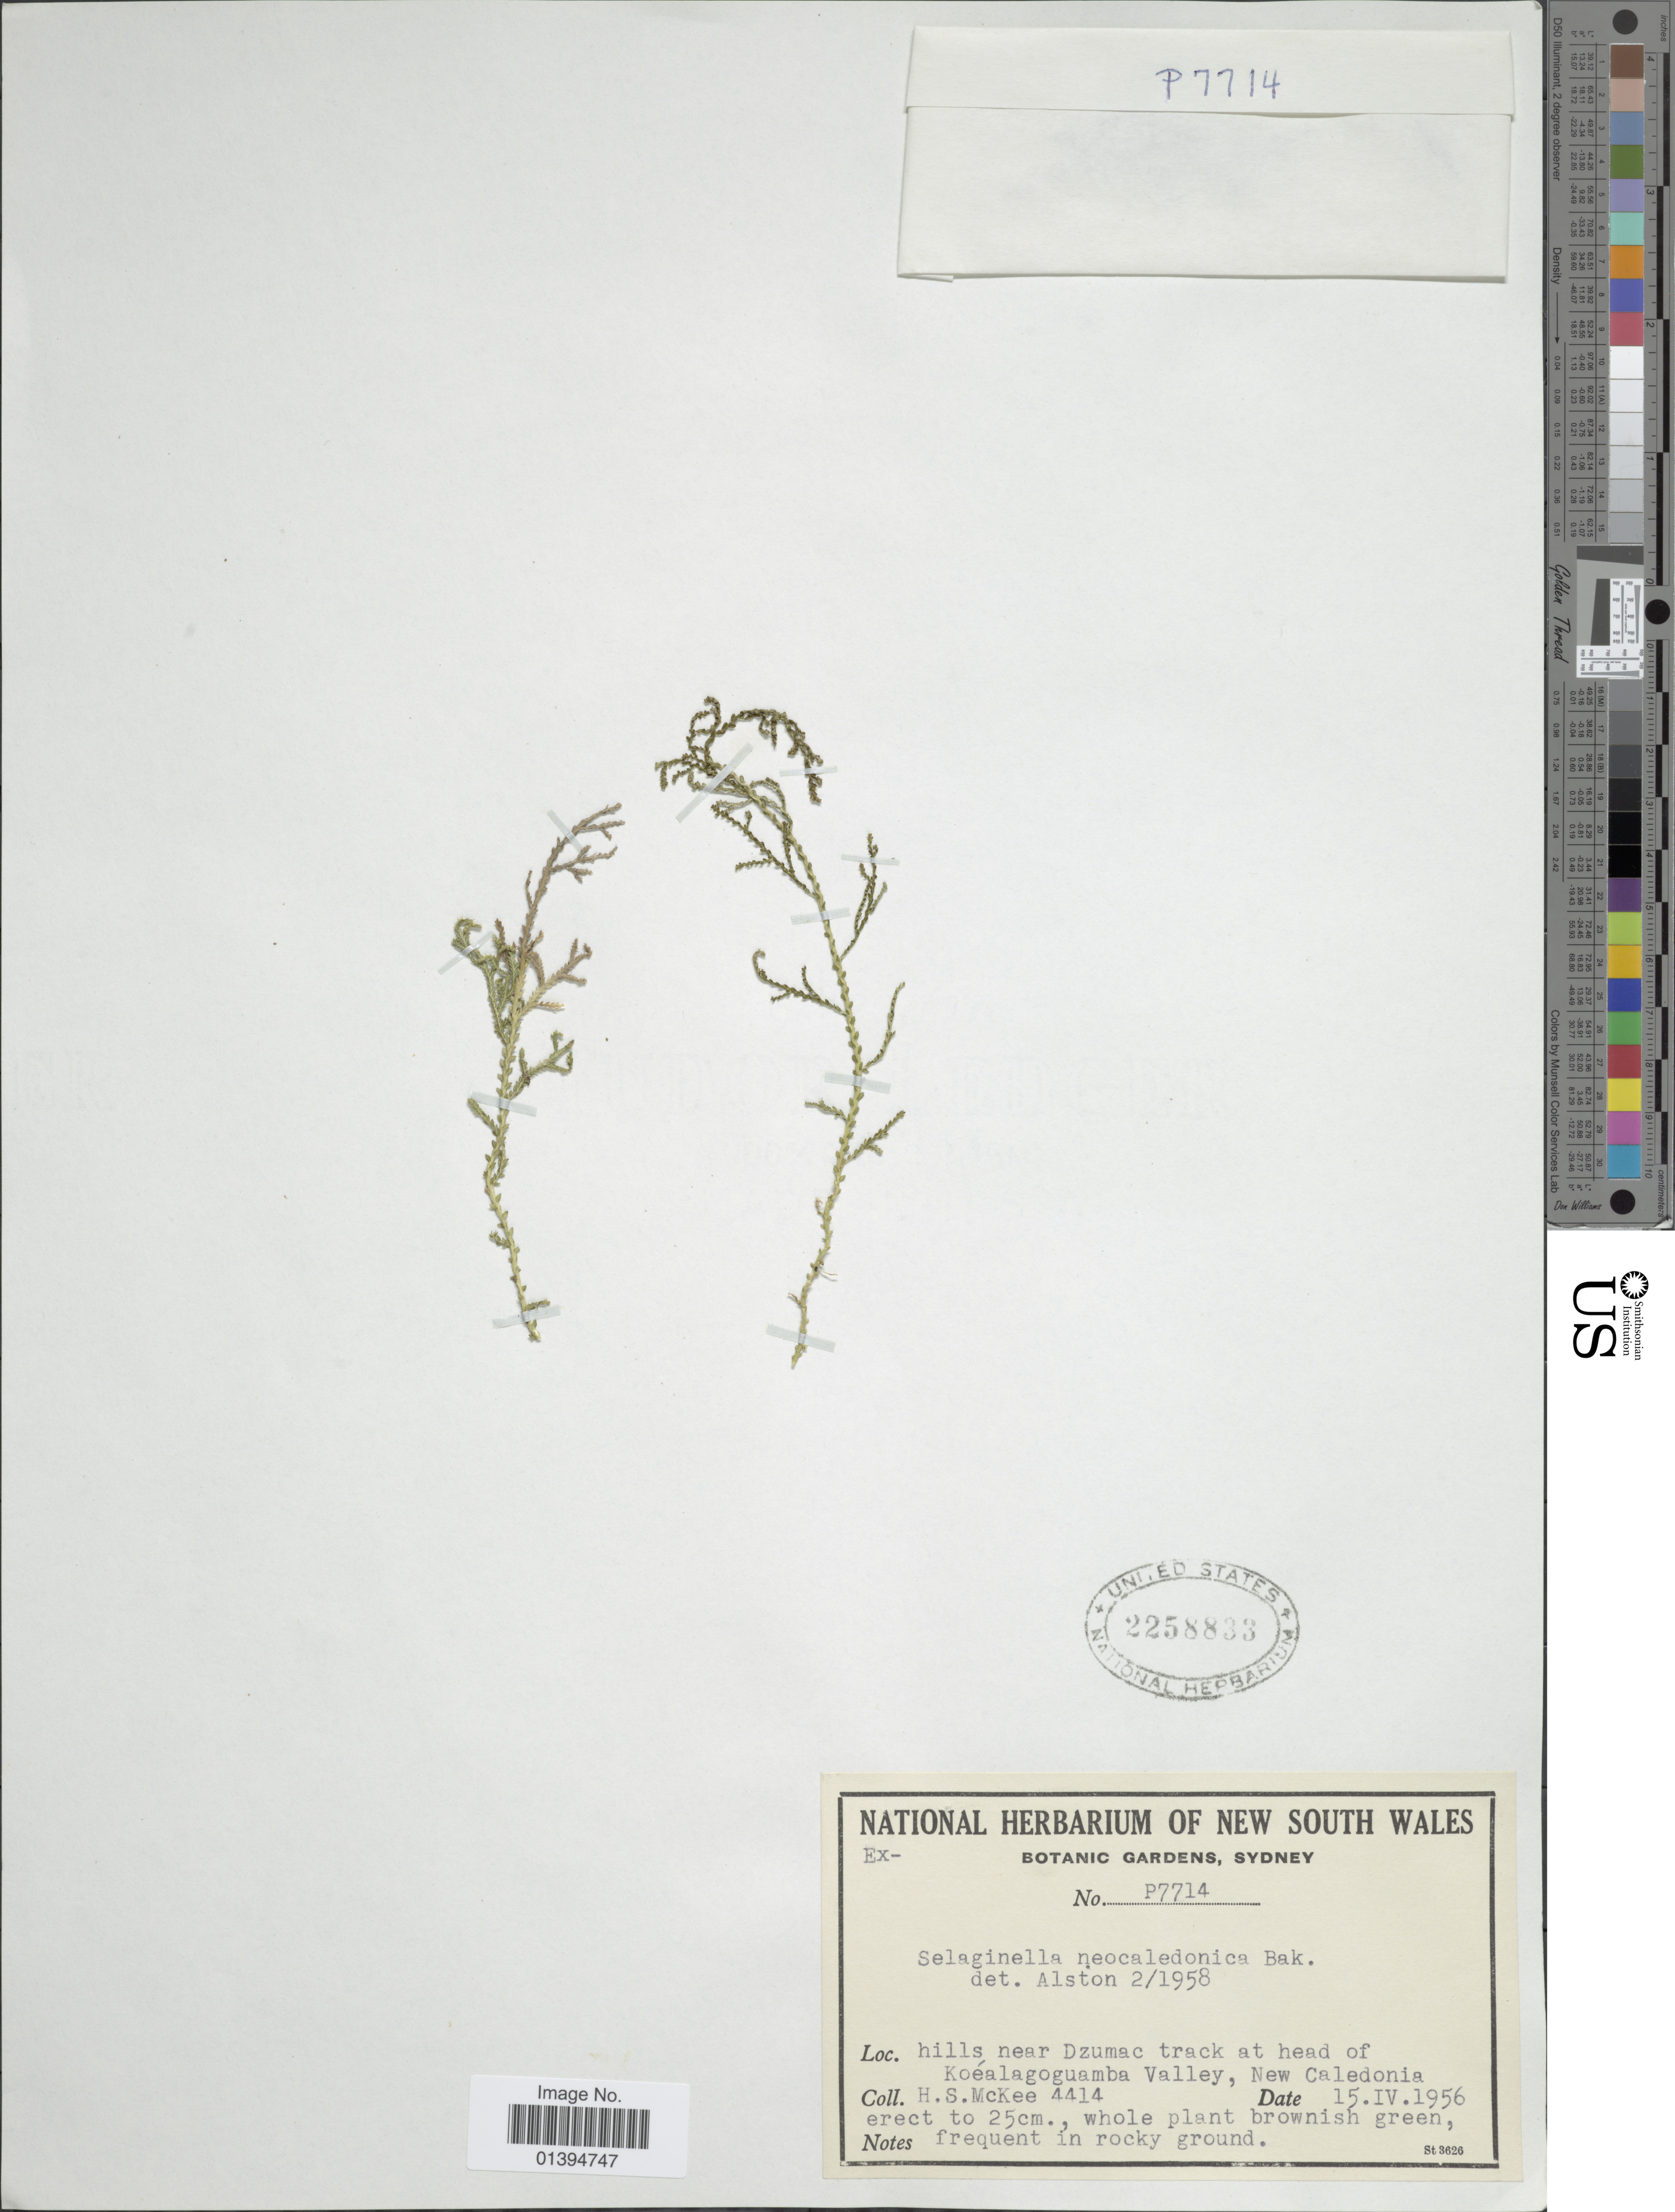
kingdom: Plantae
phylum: Tracheophyta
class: Lycopodiopsida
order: Selaginellales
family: Selaginellaceae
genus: Selaginella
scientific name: Selaginella neocaledonica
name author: Baker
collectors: H. S. McKee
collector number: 4414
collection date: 1956-04-15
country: New Caledonia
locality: Hills near Dzumac track at head of Koéalagoguamba Valley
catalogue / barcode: US 2258833